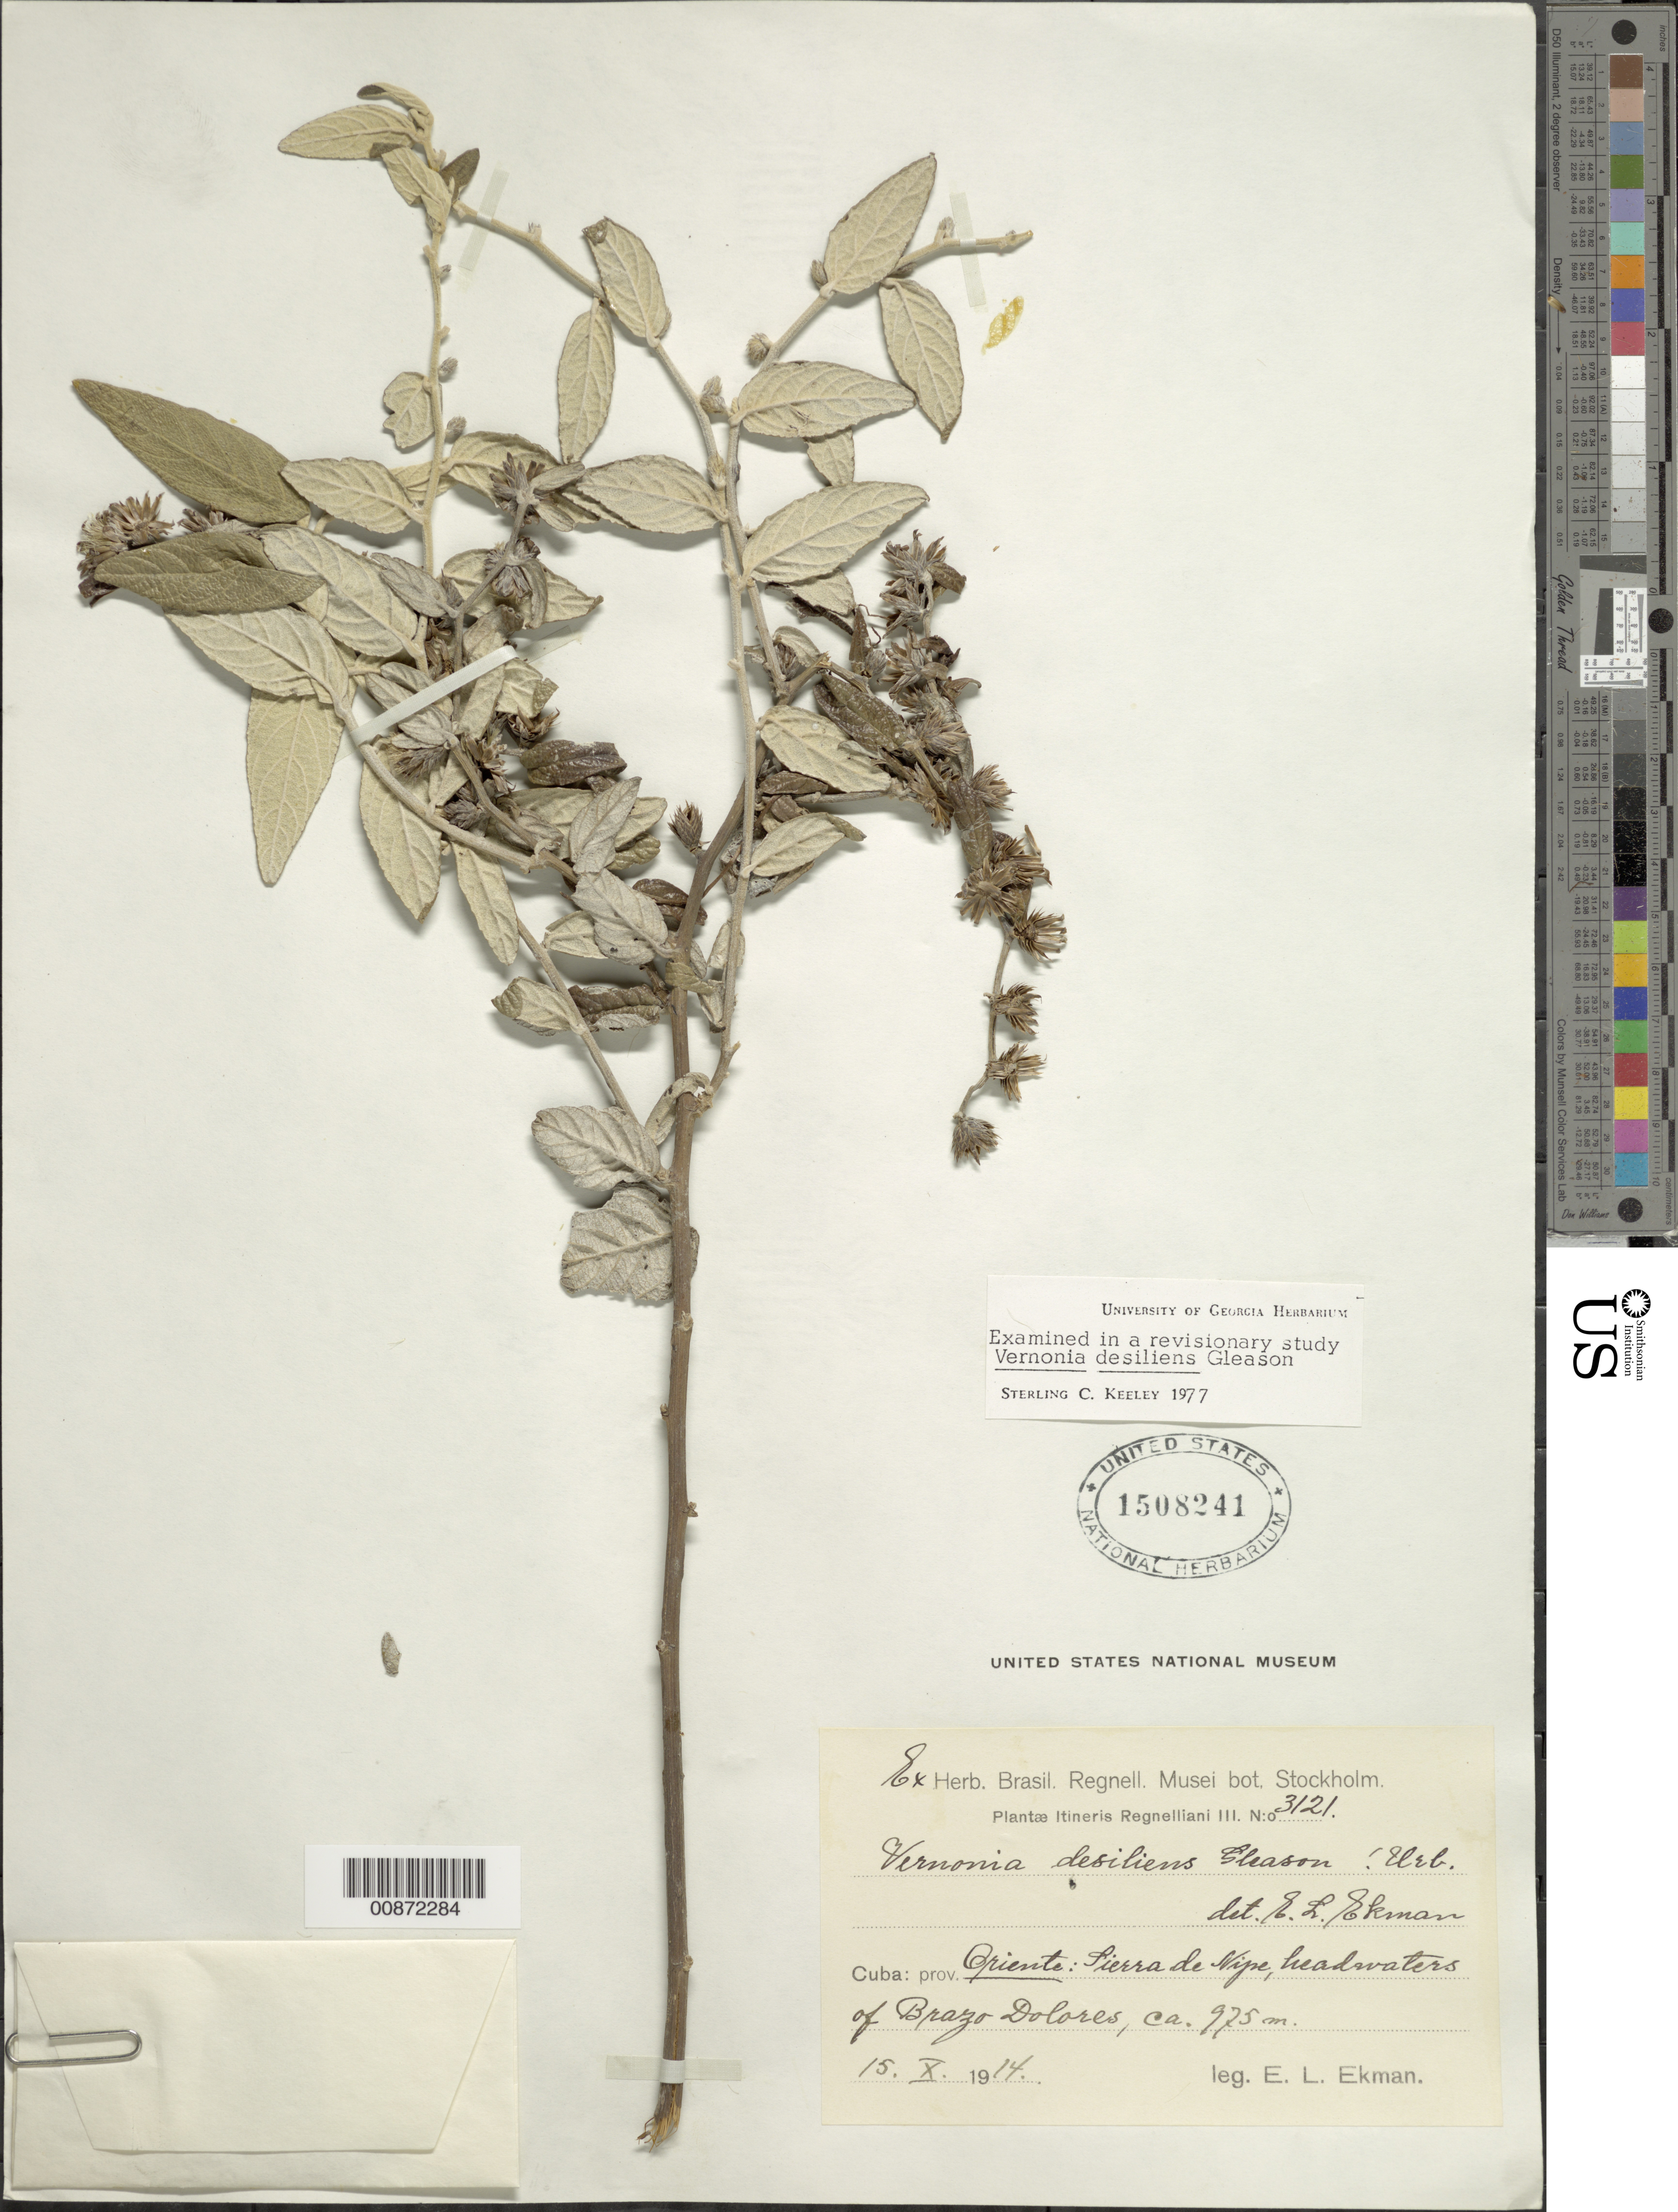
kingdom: Plantae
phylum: Tracheophyta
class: Magnoliopsida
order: Asterales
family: Asteraceae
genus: Lepidaploa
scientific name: Lepidaploa desiliens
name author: (Gleason) H. Rob.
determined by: Ekman, E. L.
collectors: E. L. Ekman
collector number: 3121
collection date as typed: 15 Oct 1914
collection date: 1914-10-15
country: Cuba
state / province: Oriente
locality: Sierra de Nipe, headwaters of Brazo Dolores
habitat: Near headwaters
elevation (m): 975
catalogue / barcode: US 1508241